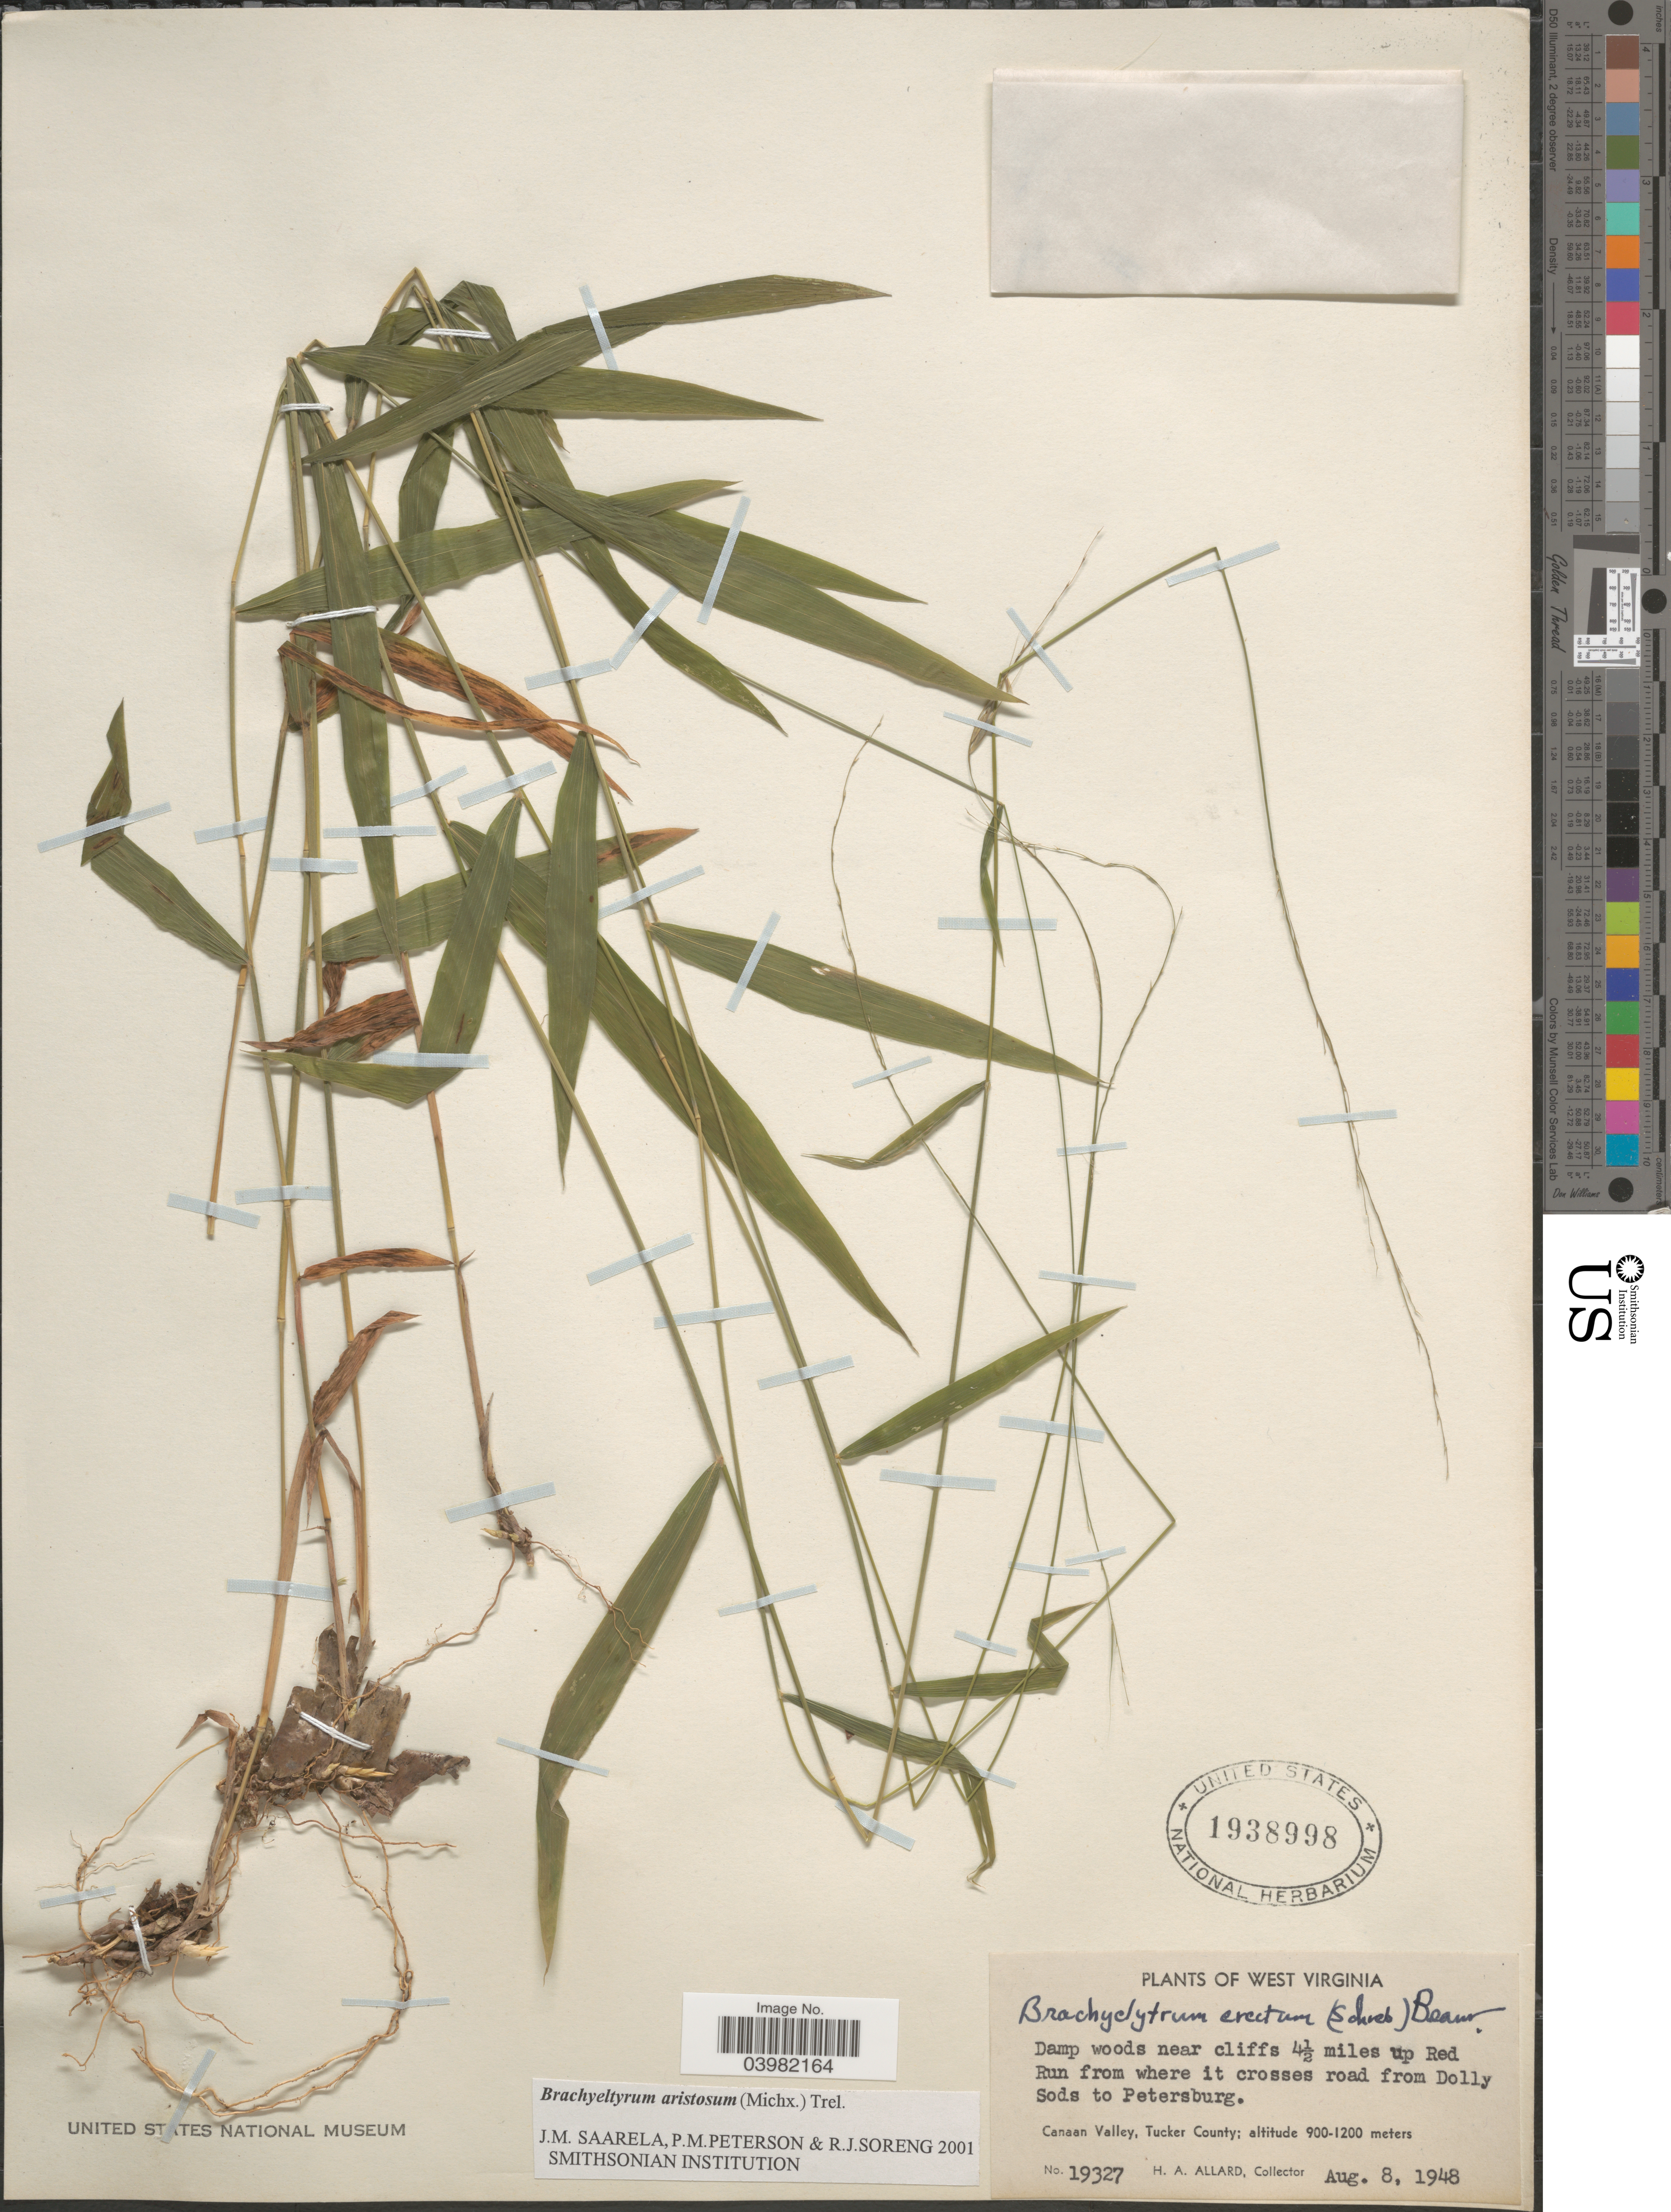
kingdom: Plantae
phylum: Tracheophyta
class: Liliopsida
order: Poales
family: Poaceae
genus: Brachyelytrum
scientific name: Brachyelytrum aristosum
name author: (Michx.) P. Beauv. ex Trel.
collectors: H. A. Allard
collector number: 19327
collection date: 1948-08-08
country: United States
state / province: West Virginia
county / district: Tucker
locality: Near cliffs 4½ miles up Red Run from where it crosses road from Dolly Sods to Petersburg. Canaan Valley, Tucker County.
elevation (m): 900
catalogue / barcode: US 1938998